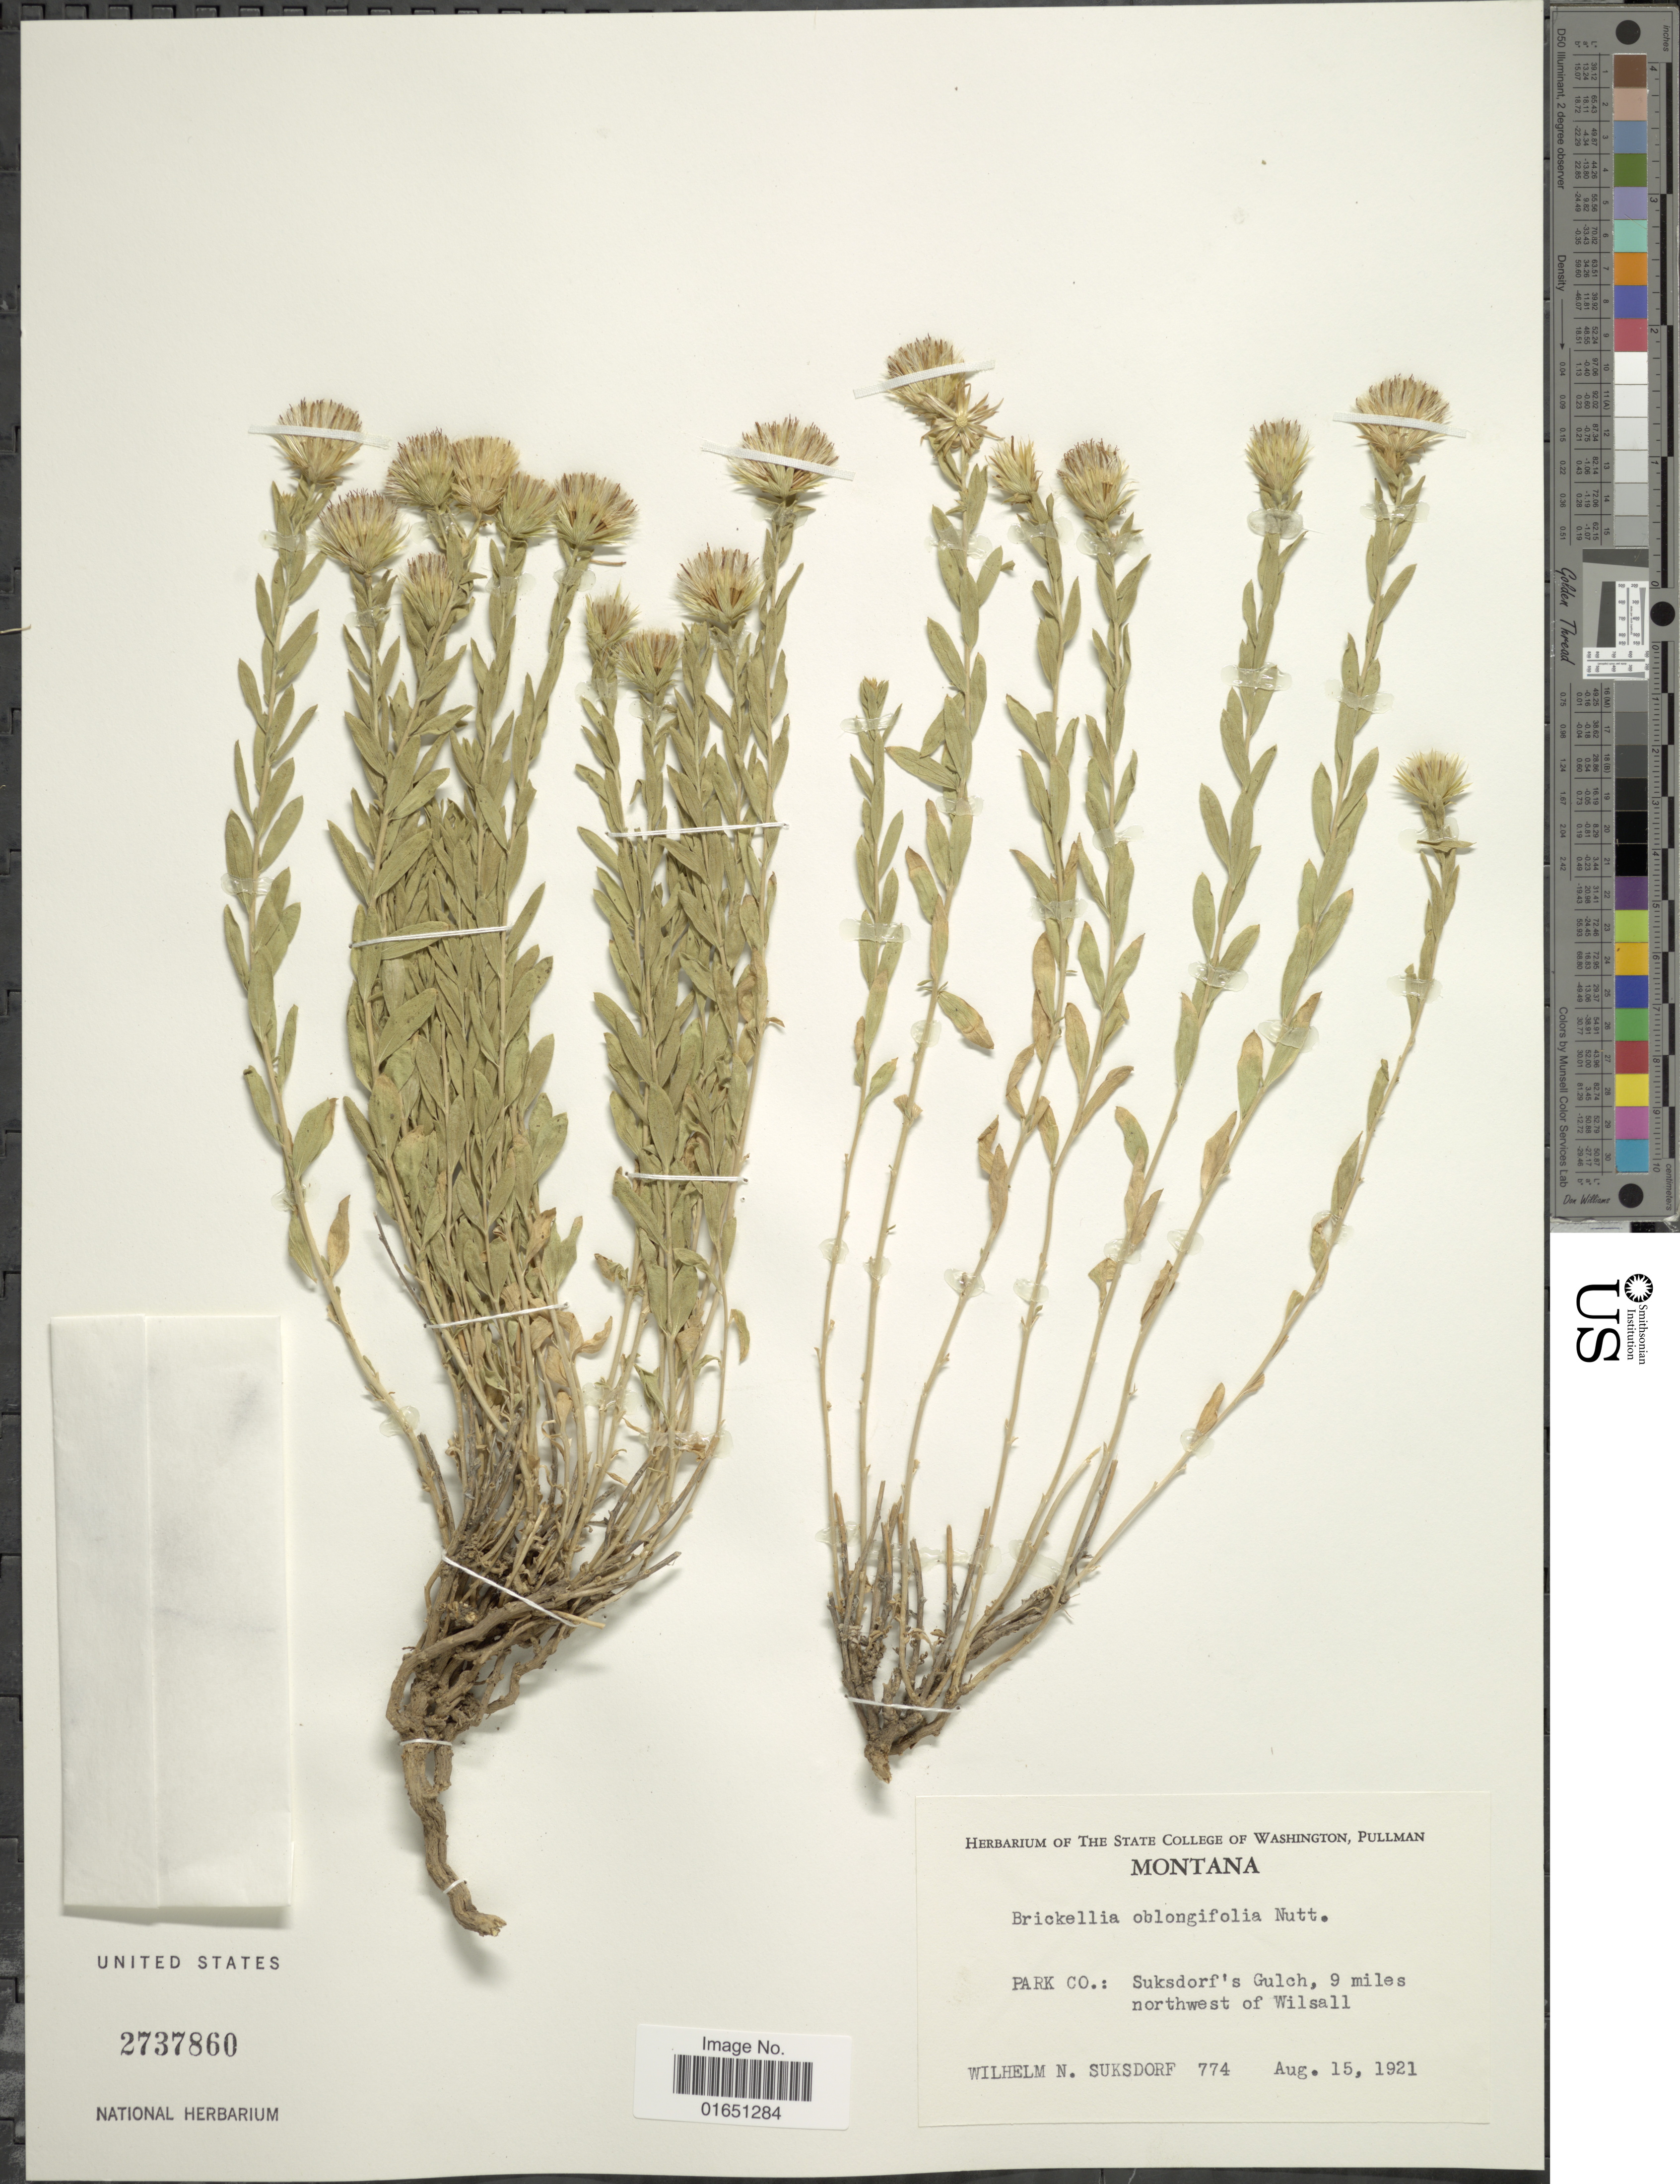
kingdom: Plantae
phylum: Tracheophyta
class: Magnoliopsida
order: Asterales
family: Asteraceae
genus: Brickellia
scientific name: Brickellia oblongifolia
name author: Nutt.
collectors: W. N. Suksdorf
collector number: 774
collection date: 1921-08-15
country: United States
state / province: Montana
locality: Park Co.: Suksdorf' s Gulch, 9 miles northwest of Wilsall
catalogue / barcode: US 2737860